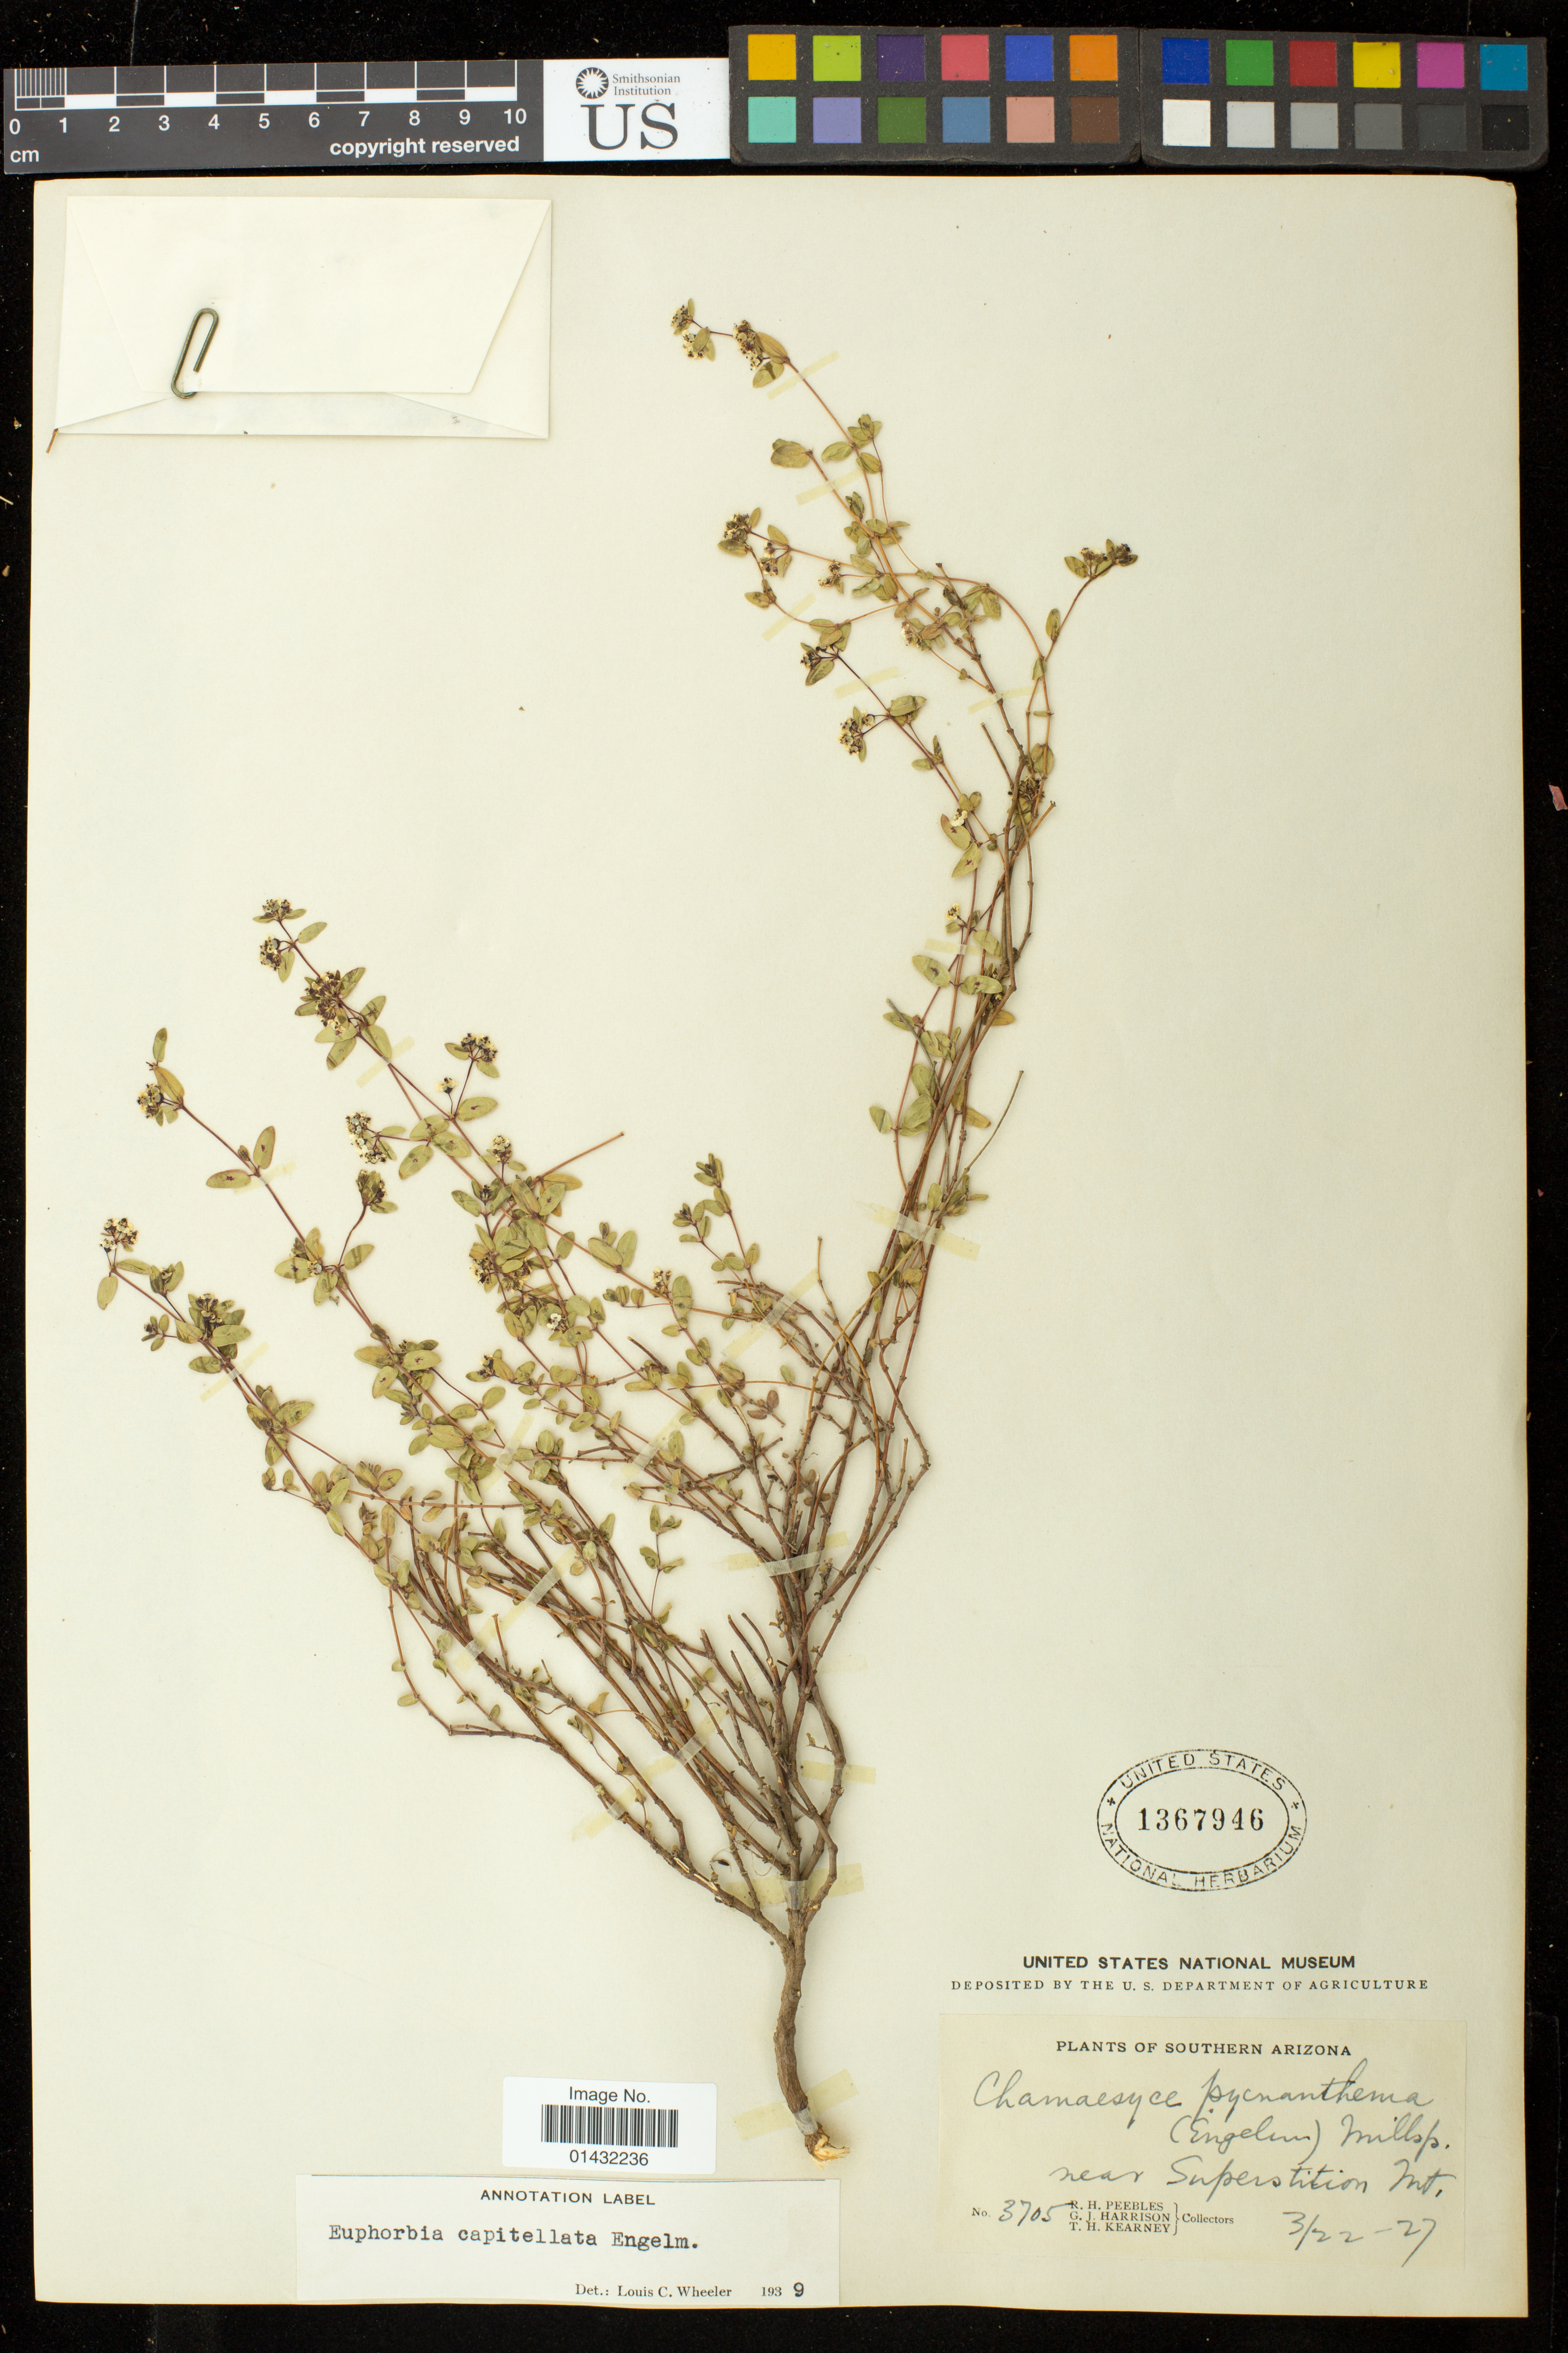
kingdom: Plantae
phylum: Tracheophyta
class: Magnoliopsida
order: Malpighiales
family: Euphorbiaceae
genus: Euphorbia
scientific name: Euphorbia capitellata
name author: Engelm. in Emory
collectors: R. H. Peebles, G. J. Harrison & T. H. Kearney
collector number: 3705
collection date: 1927-03-22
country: United States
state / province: Arizona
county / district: Pinal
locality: Near Superstition Mt.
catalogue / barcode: US 1367946